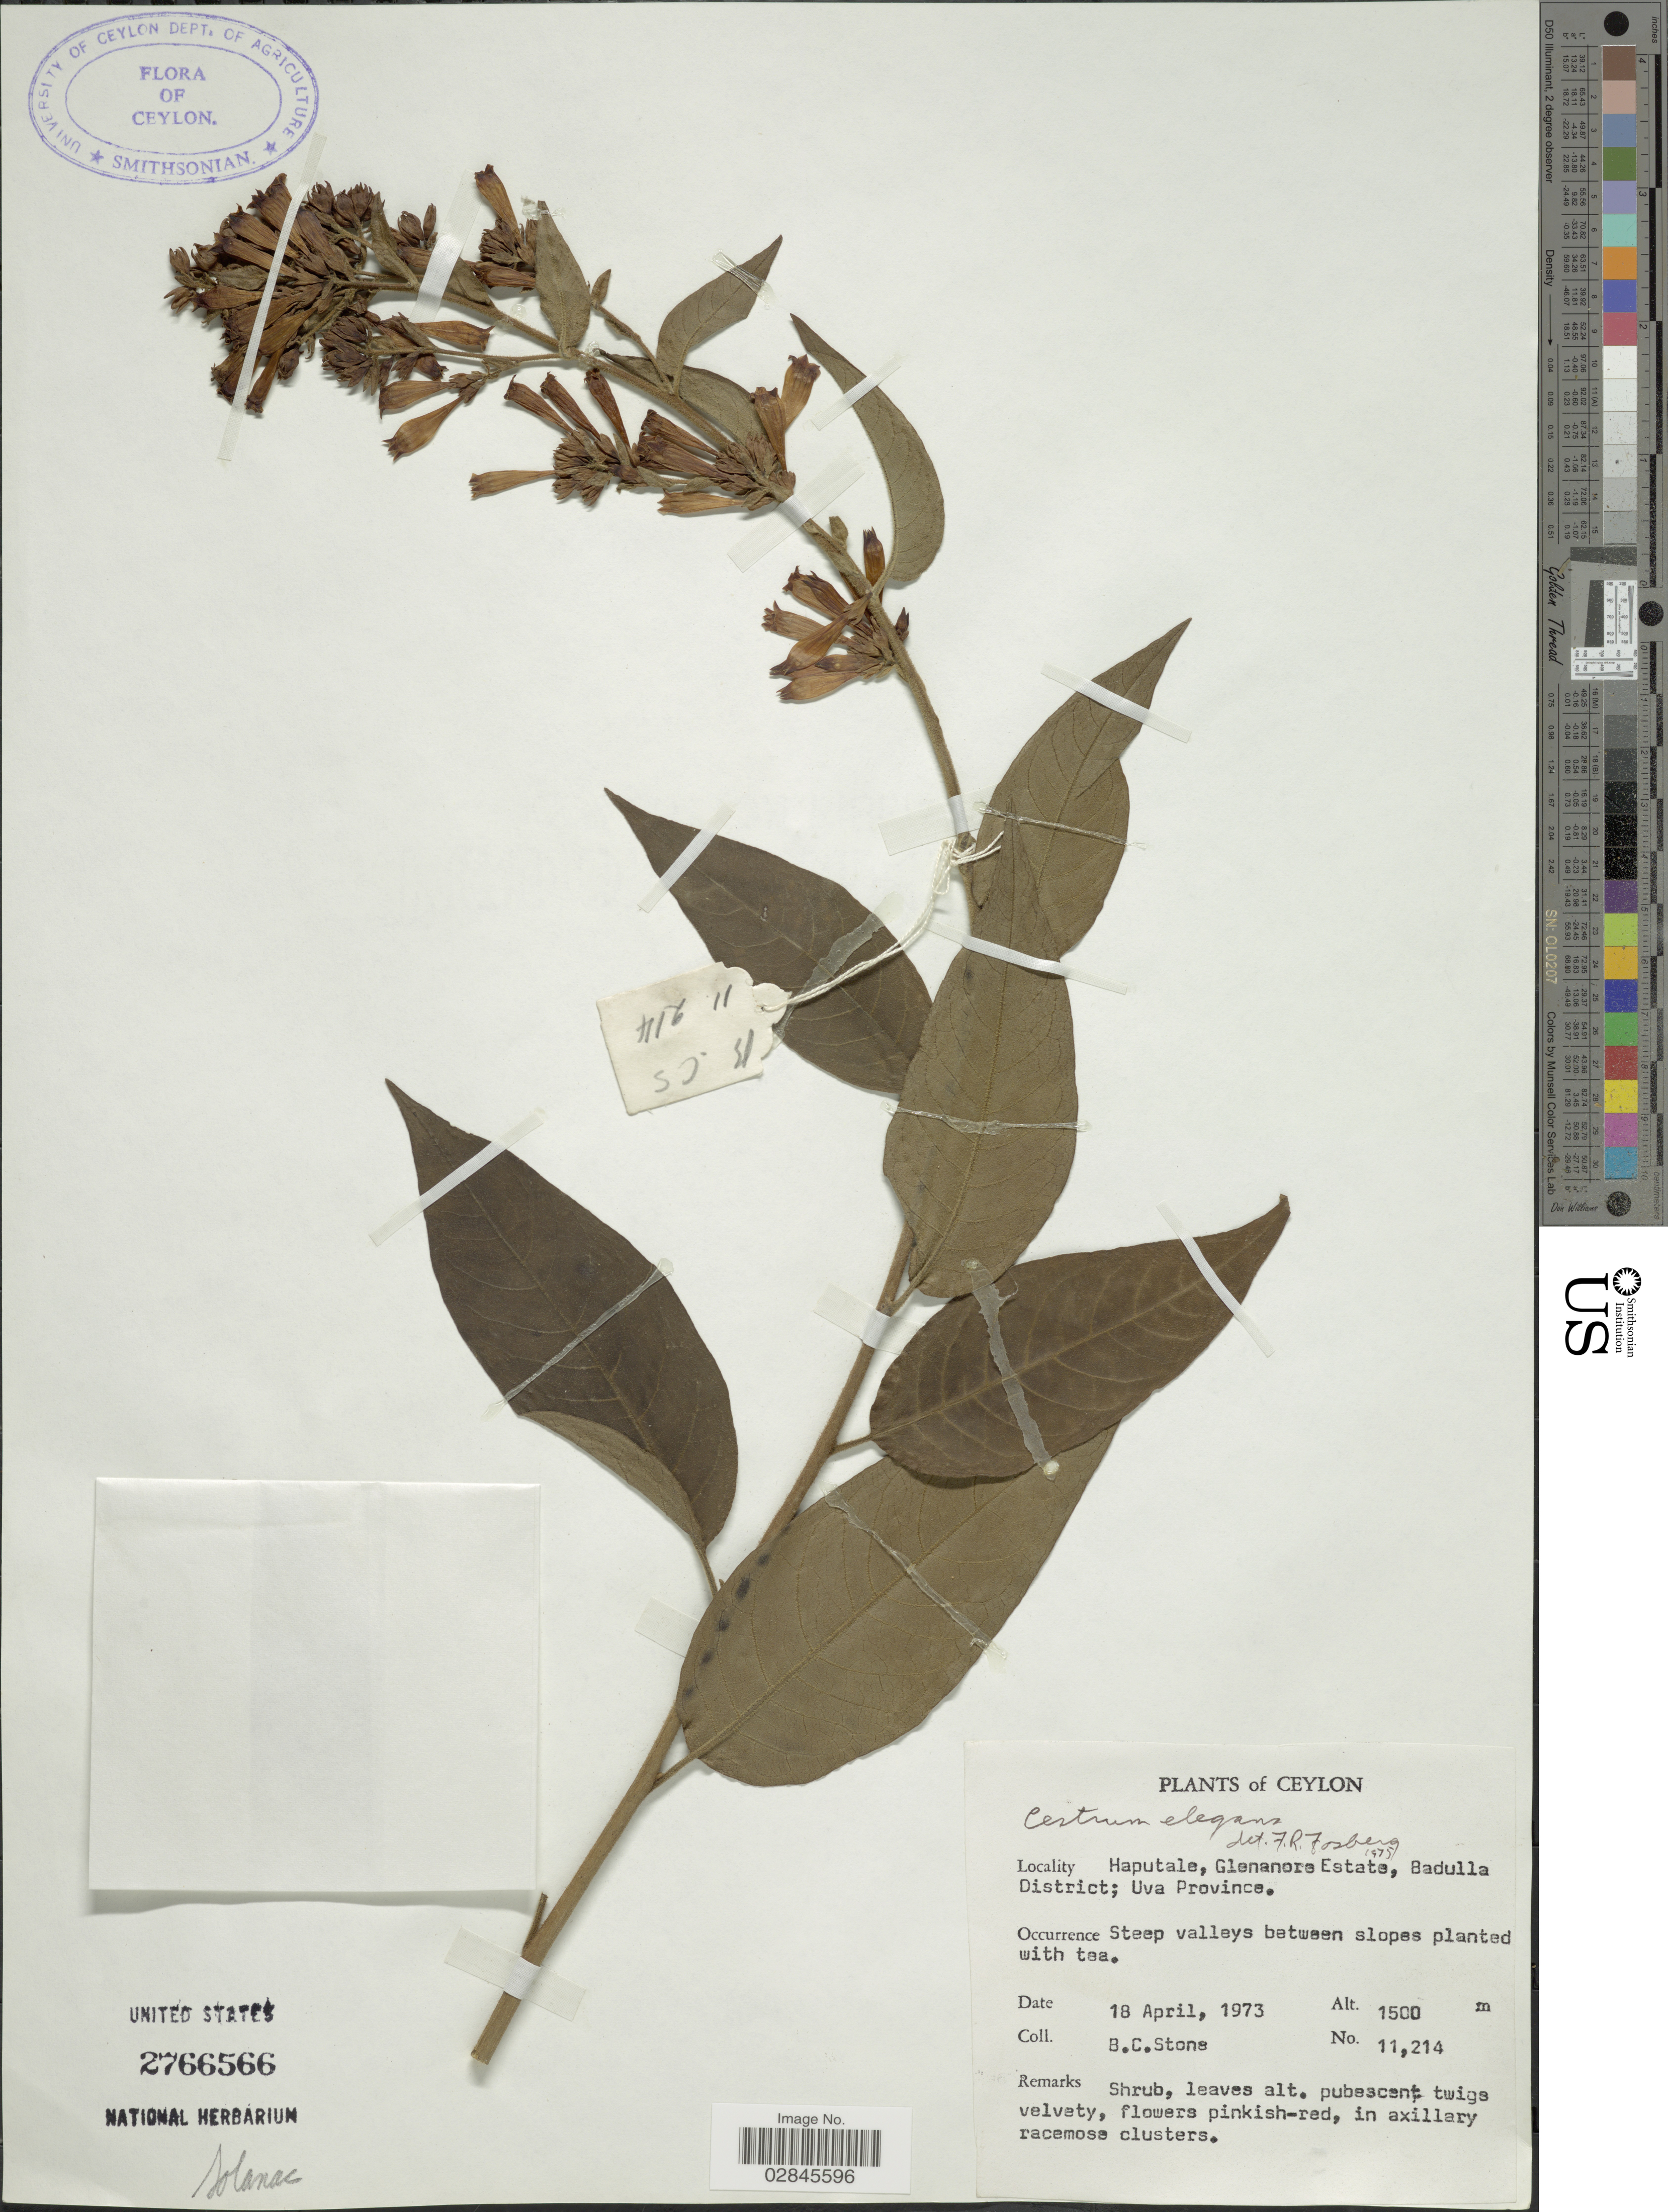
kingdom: Plantae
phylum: Tracheophyta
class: Magnoliopsida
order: Solanales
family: Solanaceae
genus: Cestrum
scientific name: Cestrum elegans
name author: (Brongn.) Schltdl.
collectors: B. C. Stone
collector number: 11214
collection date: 1973-04-18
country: Sri Lanka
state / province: Uva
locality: Ceylon. Haputale, Glenanore Estate, Badulla District.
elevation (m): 1500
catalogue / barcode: US 2766566